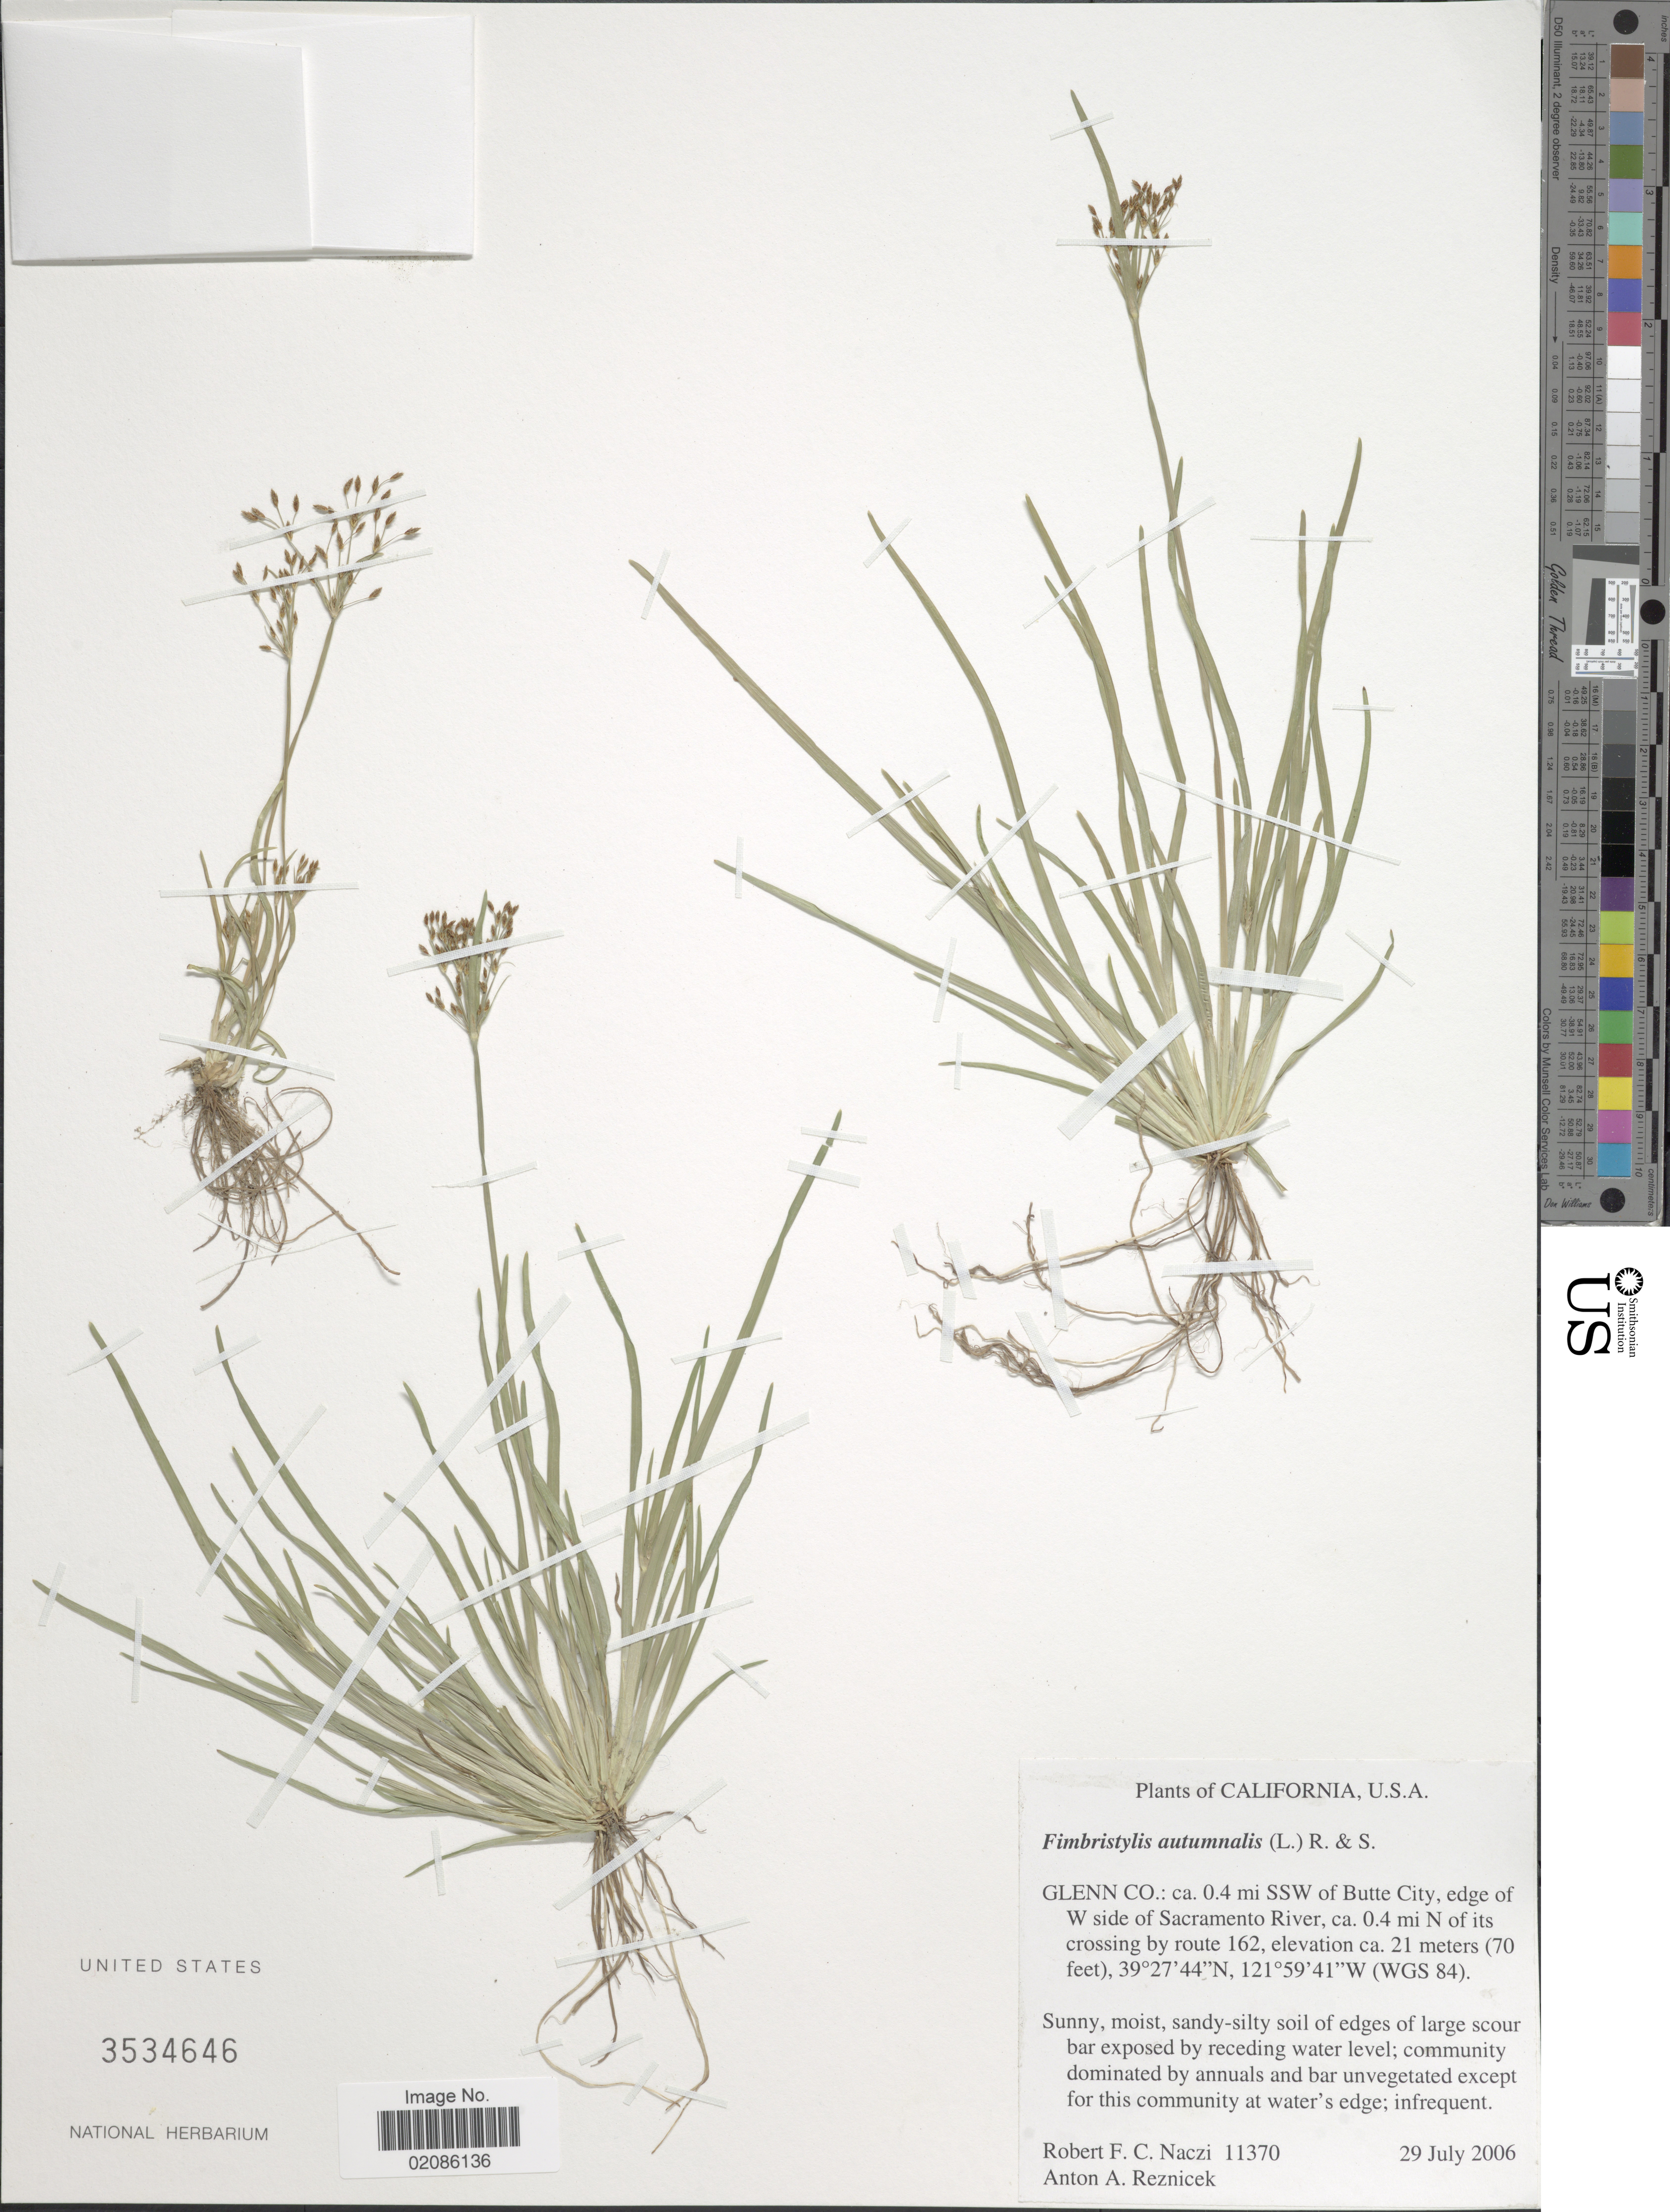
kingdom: Plantae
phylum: Tracheophyta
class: Liliopsida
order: Poales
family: Cyperaceae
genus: Fimbristylis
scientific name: Fimbristylis autumnalis (L.) Roem. & Schult.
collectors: R. F. C. Naczi & A. A. Reznicek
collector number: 11370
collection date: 2006-07-29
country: United States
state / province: California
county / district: Glenn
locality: Glenn Co.: ca. 0.4 mi SSW of Butte City, edge of W side of Sacramento River, ca. 0.4 mi N of its crossing by route 162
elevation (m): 21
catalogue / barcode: US 3534646